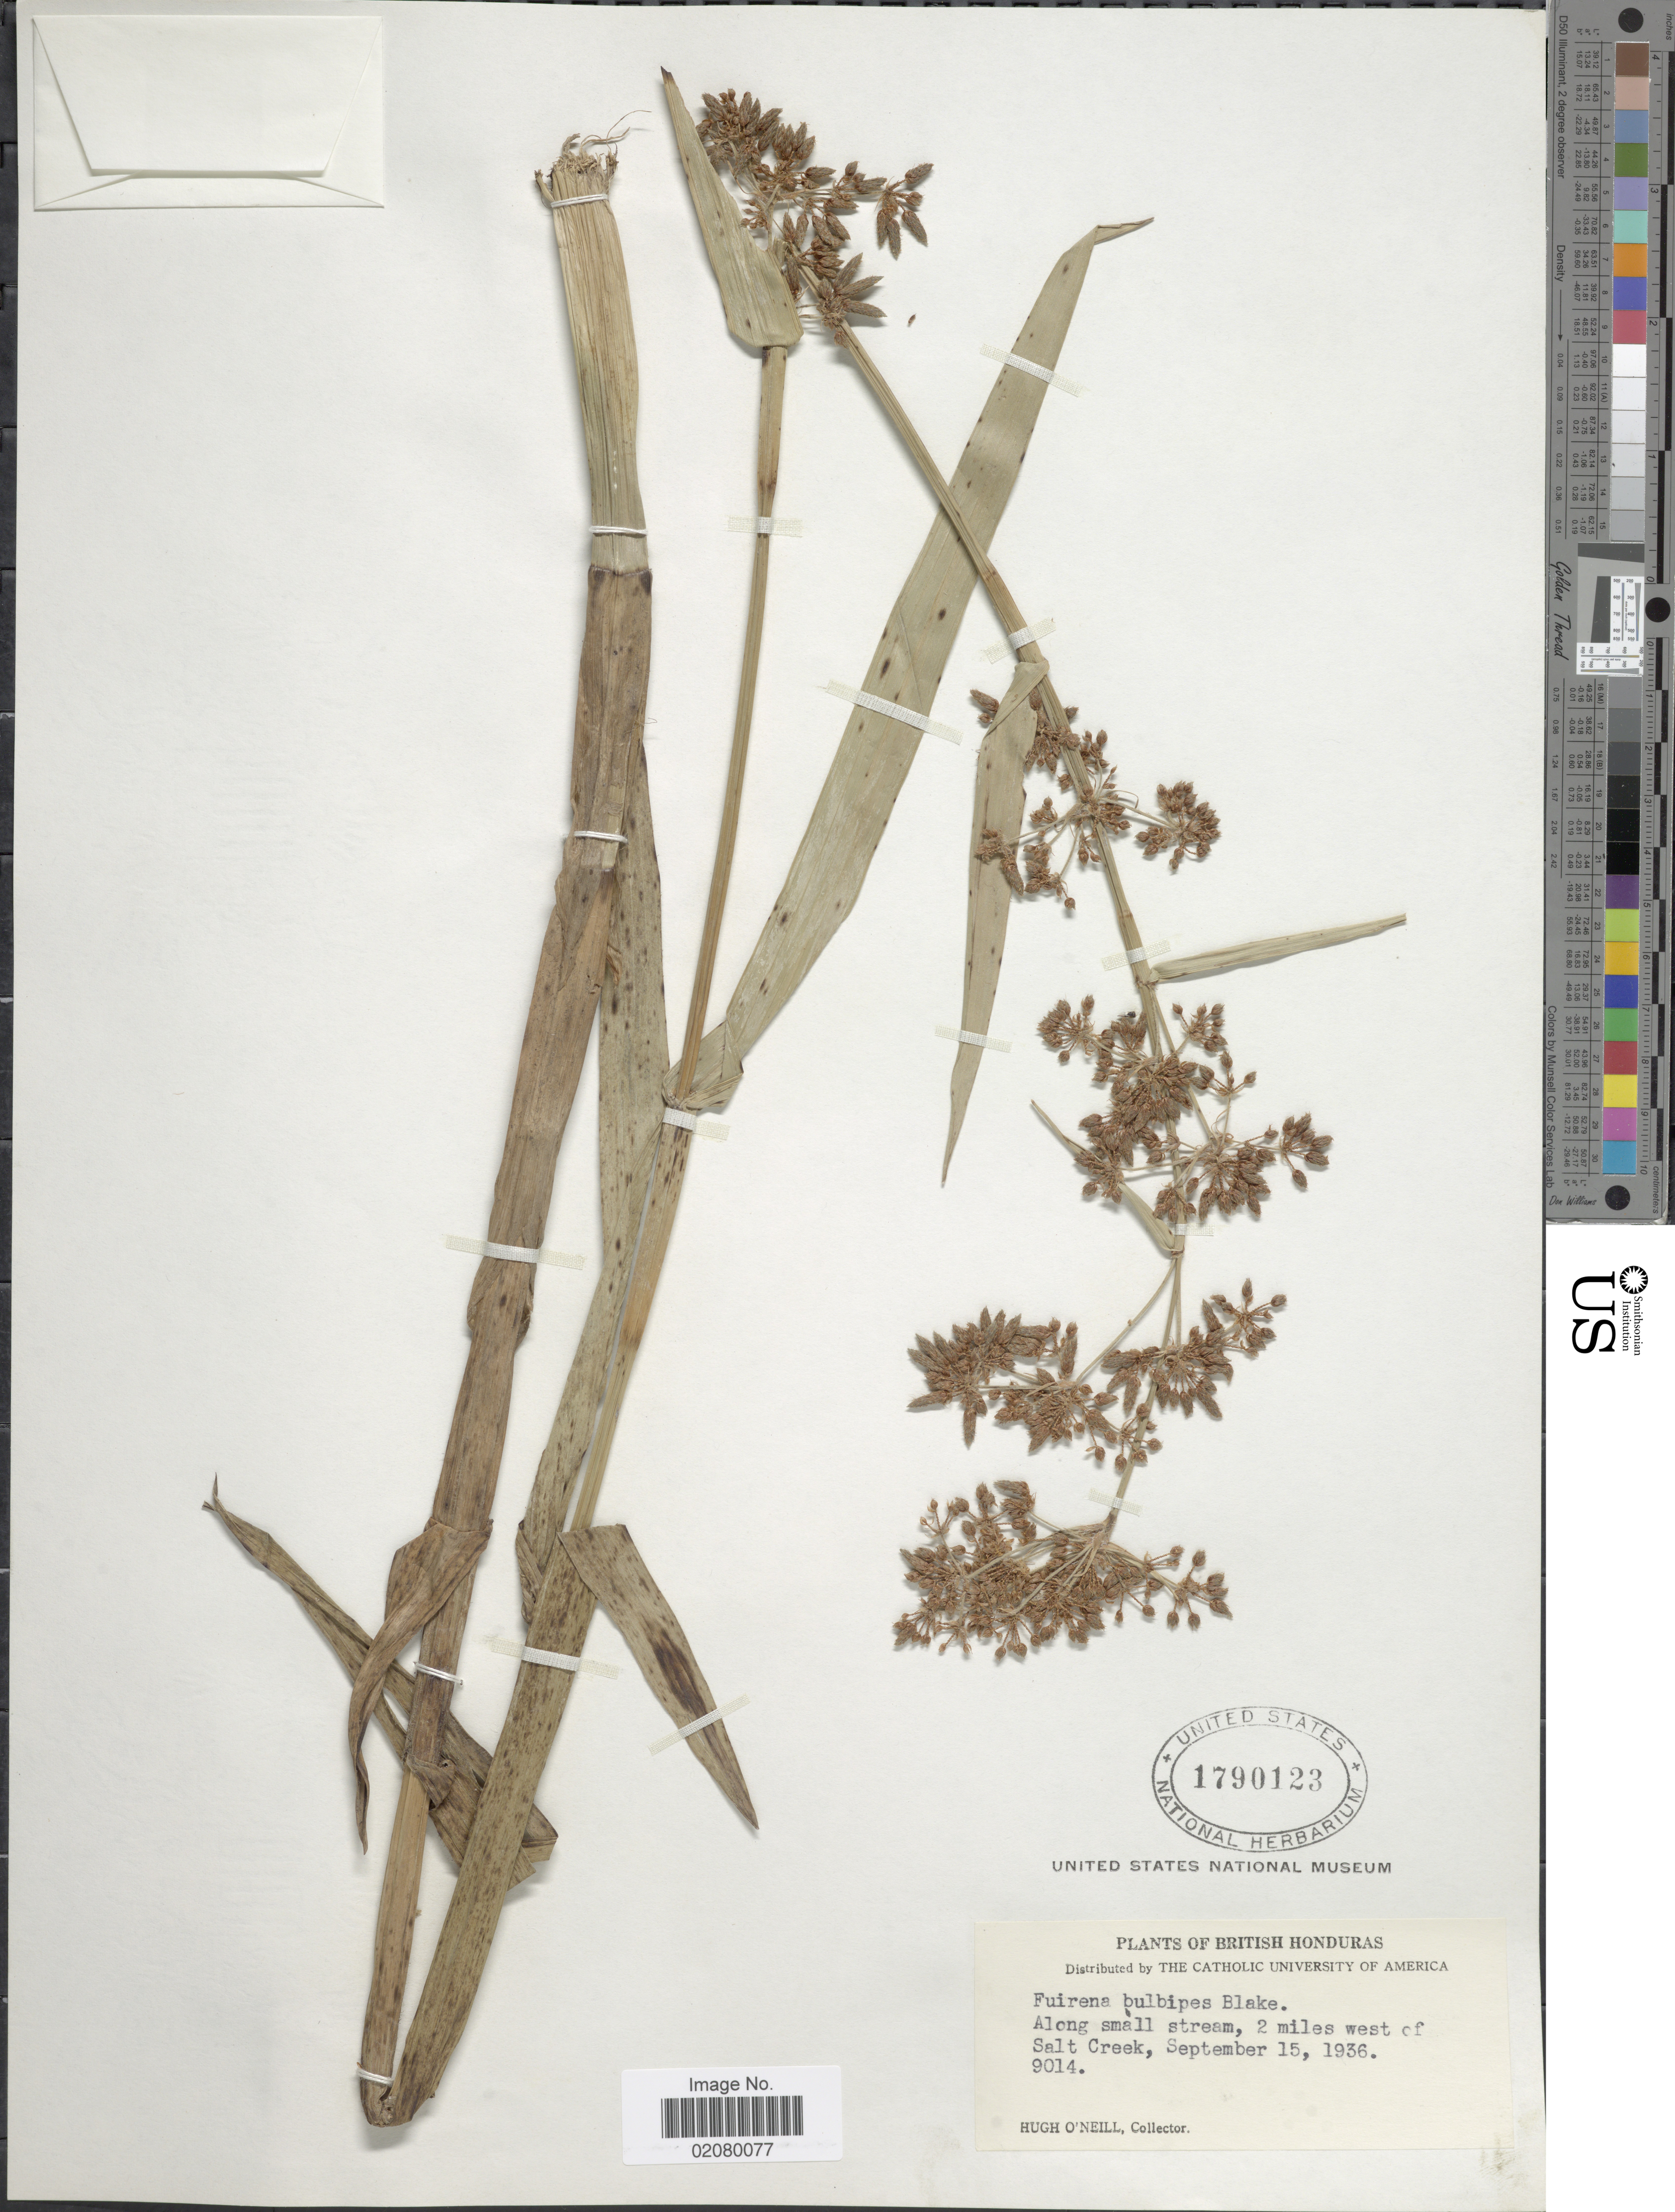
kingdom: Plantae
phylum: Tracheophyta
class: Liliopsida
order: Poales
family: Cyperaceae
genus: Fuirena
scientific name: Fuirena camptotricha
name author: C. Wright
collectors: H. O'Neill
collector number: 9014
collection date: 1936-09-15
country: Belize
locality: Along small stream, 2 miles west of Salt Creek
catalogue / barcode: US 1790123